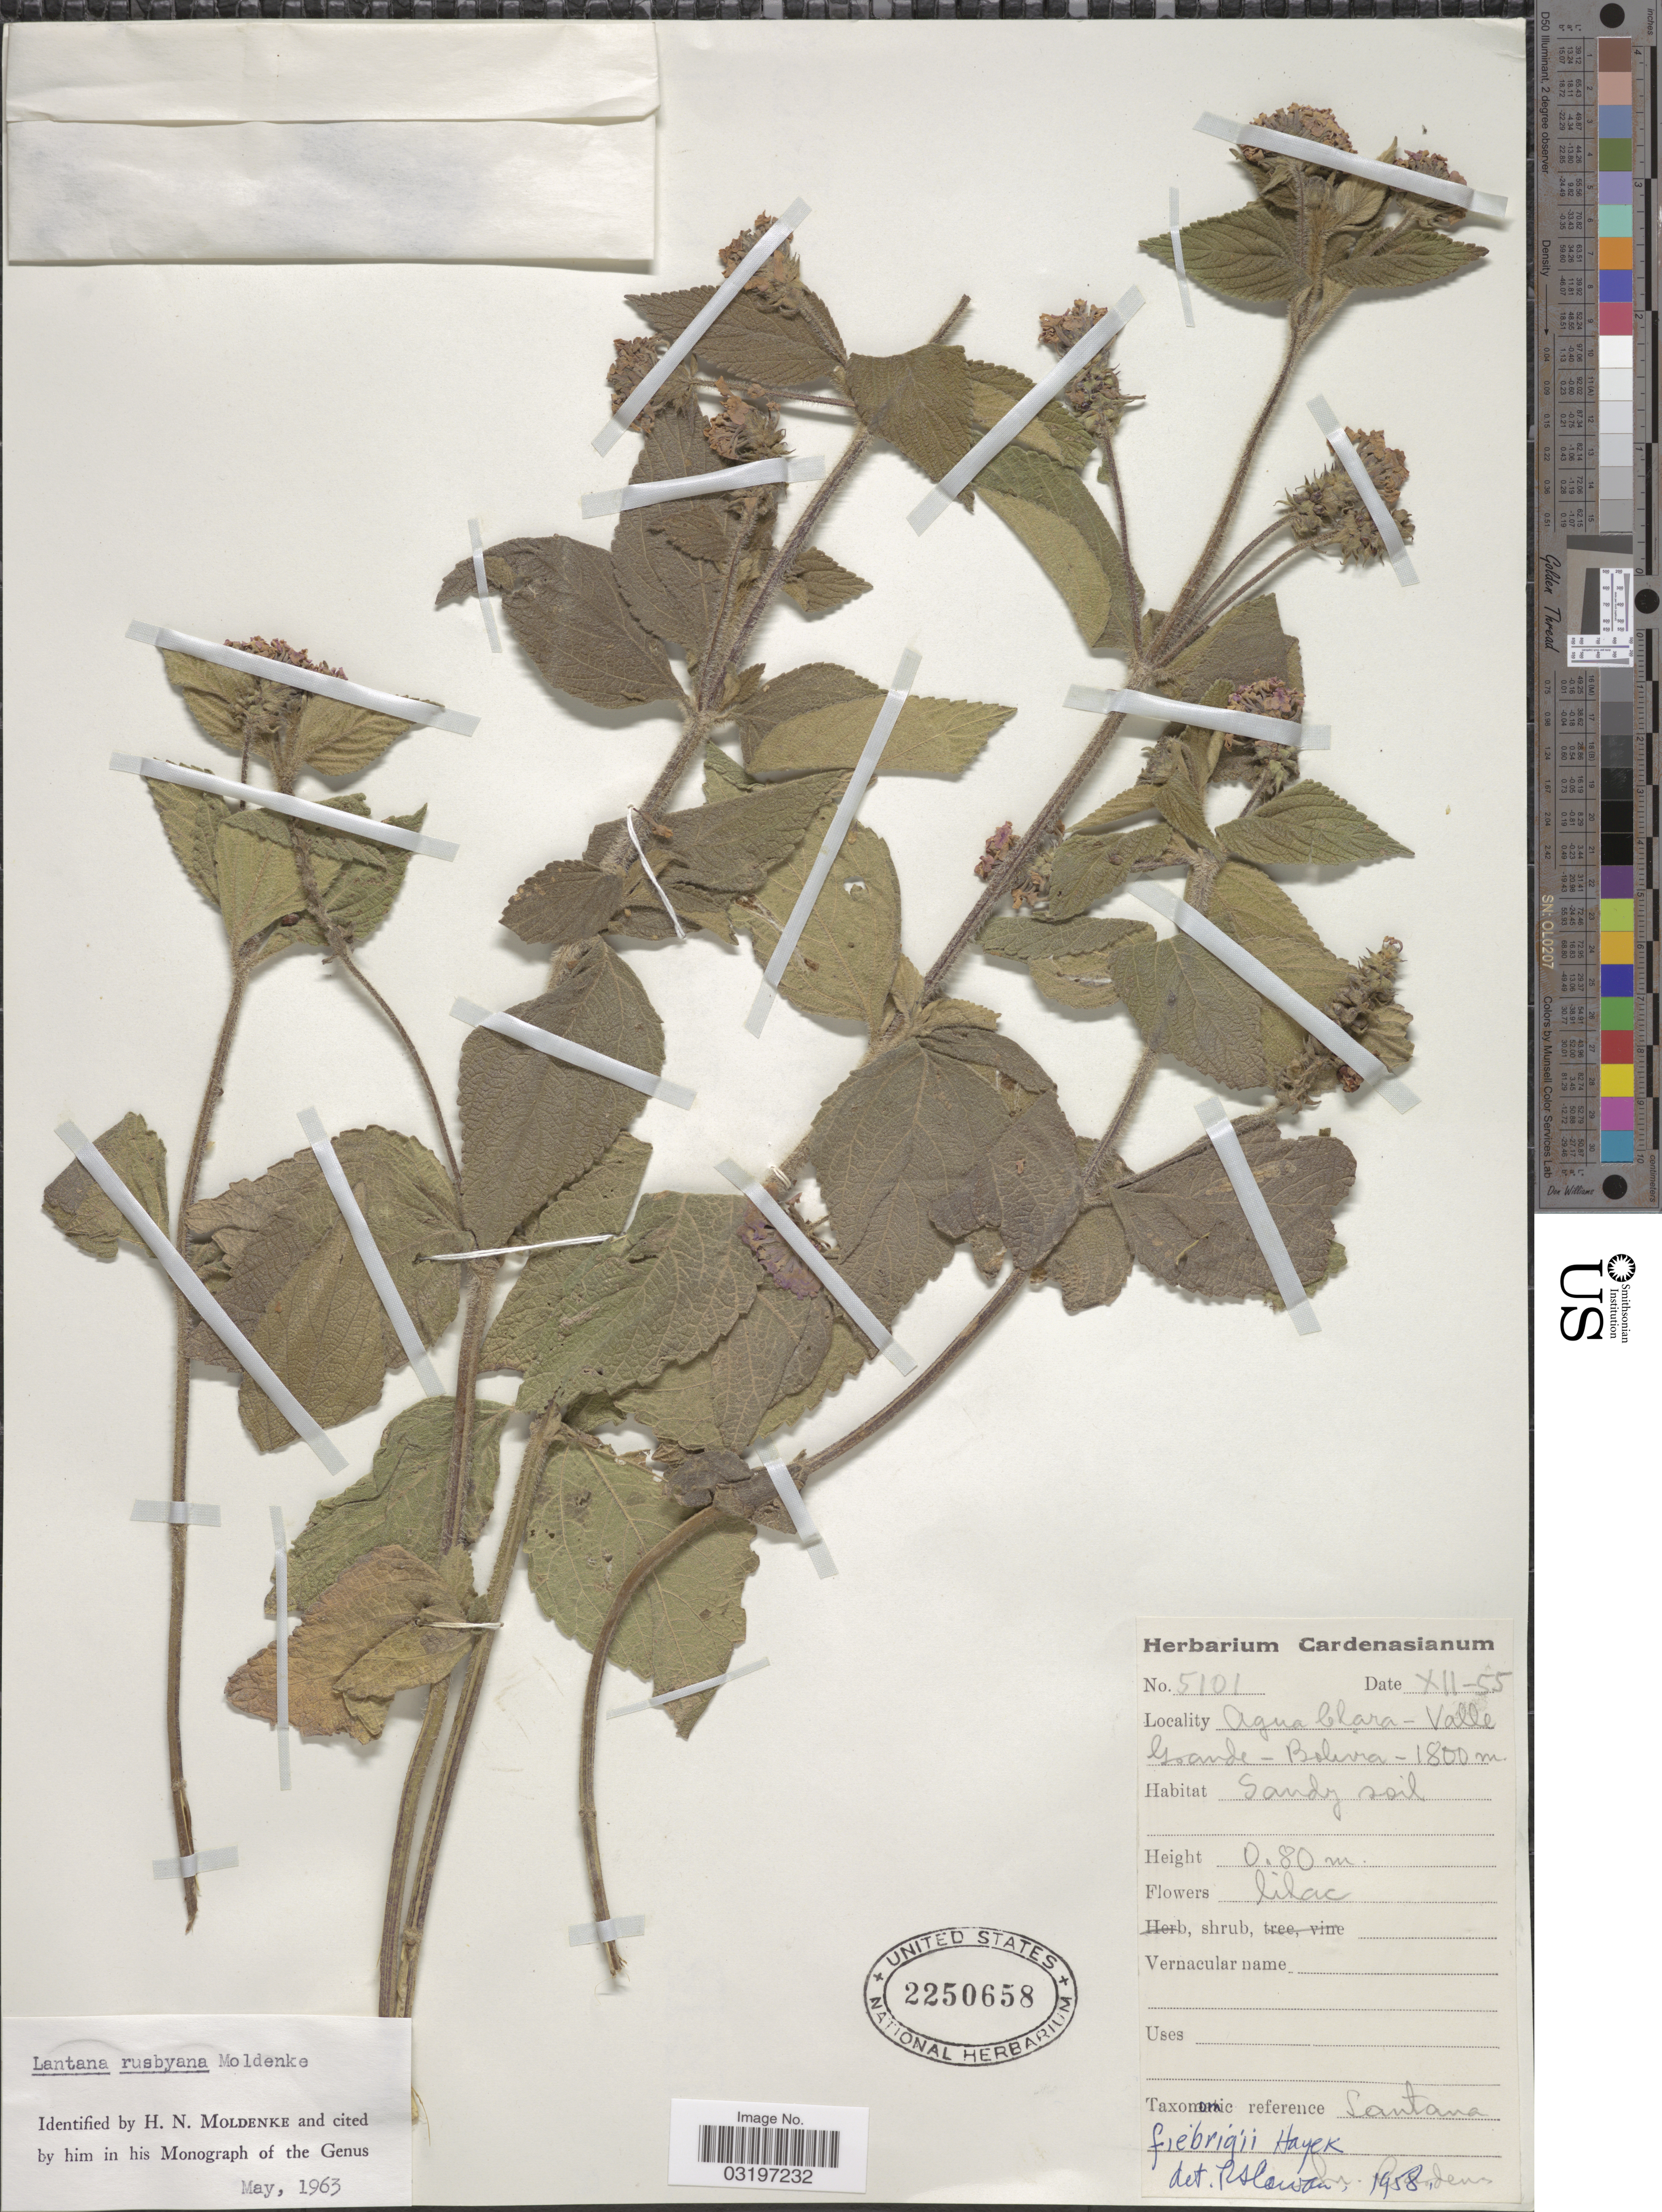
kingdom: Plantae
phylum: Tracheophyta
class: Magnoliopsida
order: Lamiales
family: Verbenaceae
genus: Lantana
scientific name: Lantana rusbyana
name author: Moldenke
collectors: M. Cárdenas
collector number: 5101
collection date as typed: Transcribed d/m/y: /12/55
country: Bolivia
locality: Agua Clara - Valle Grande.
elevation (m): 1800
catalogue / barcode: US 2250658